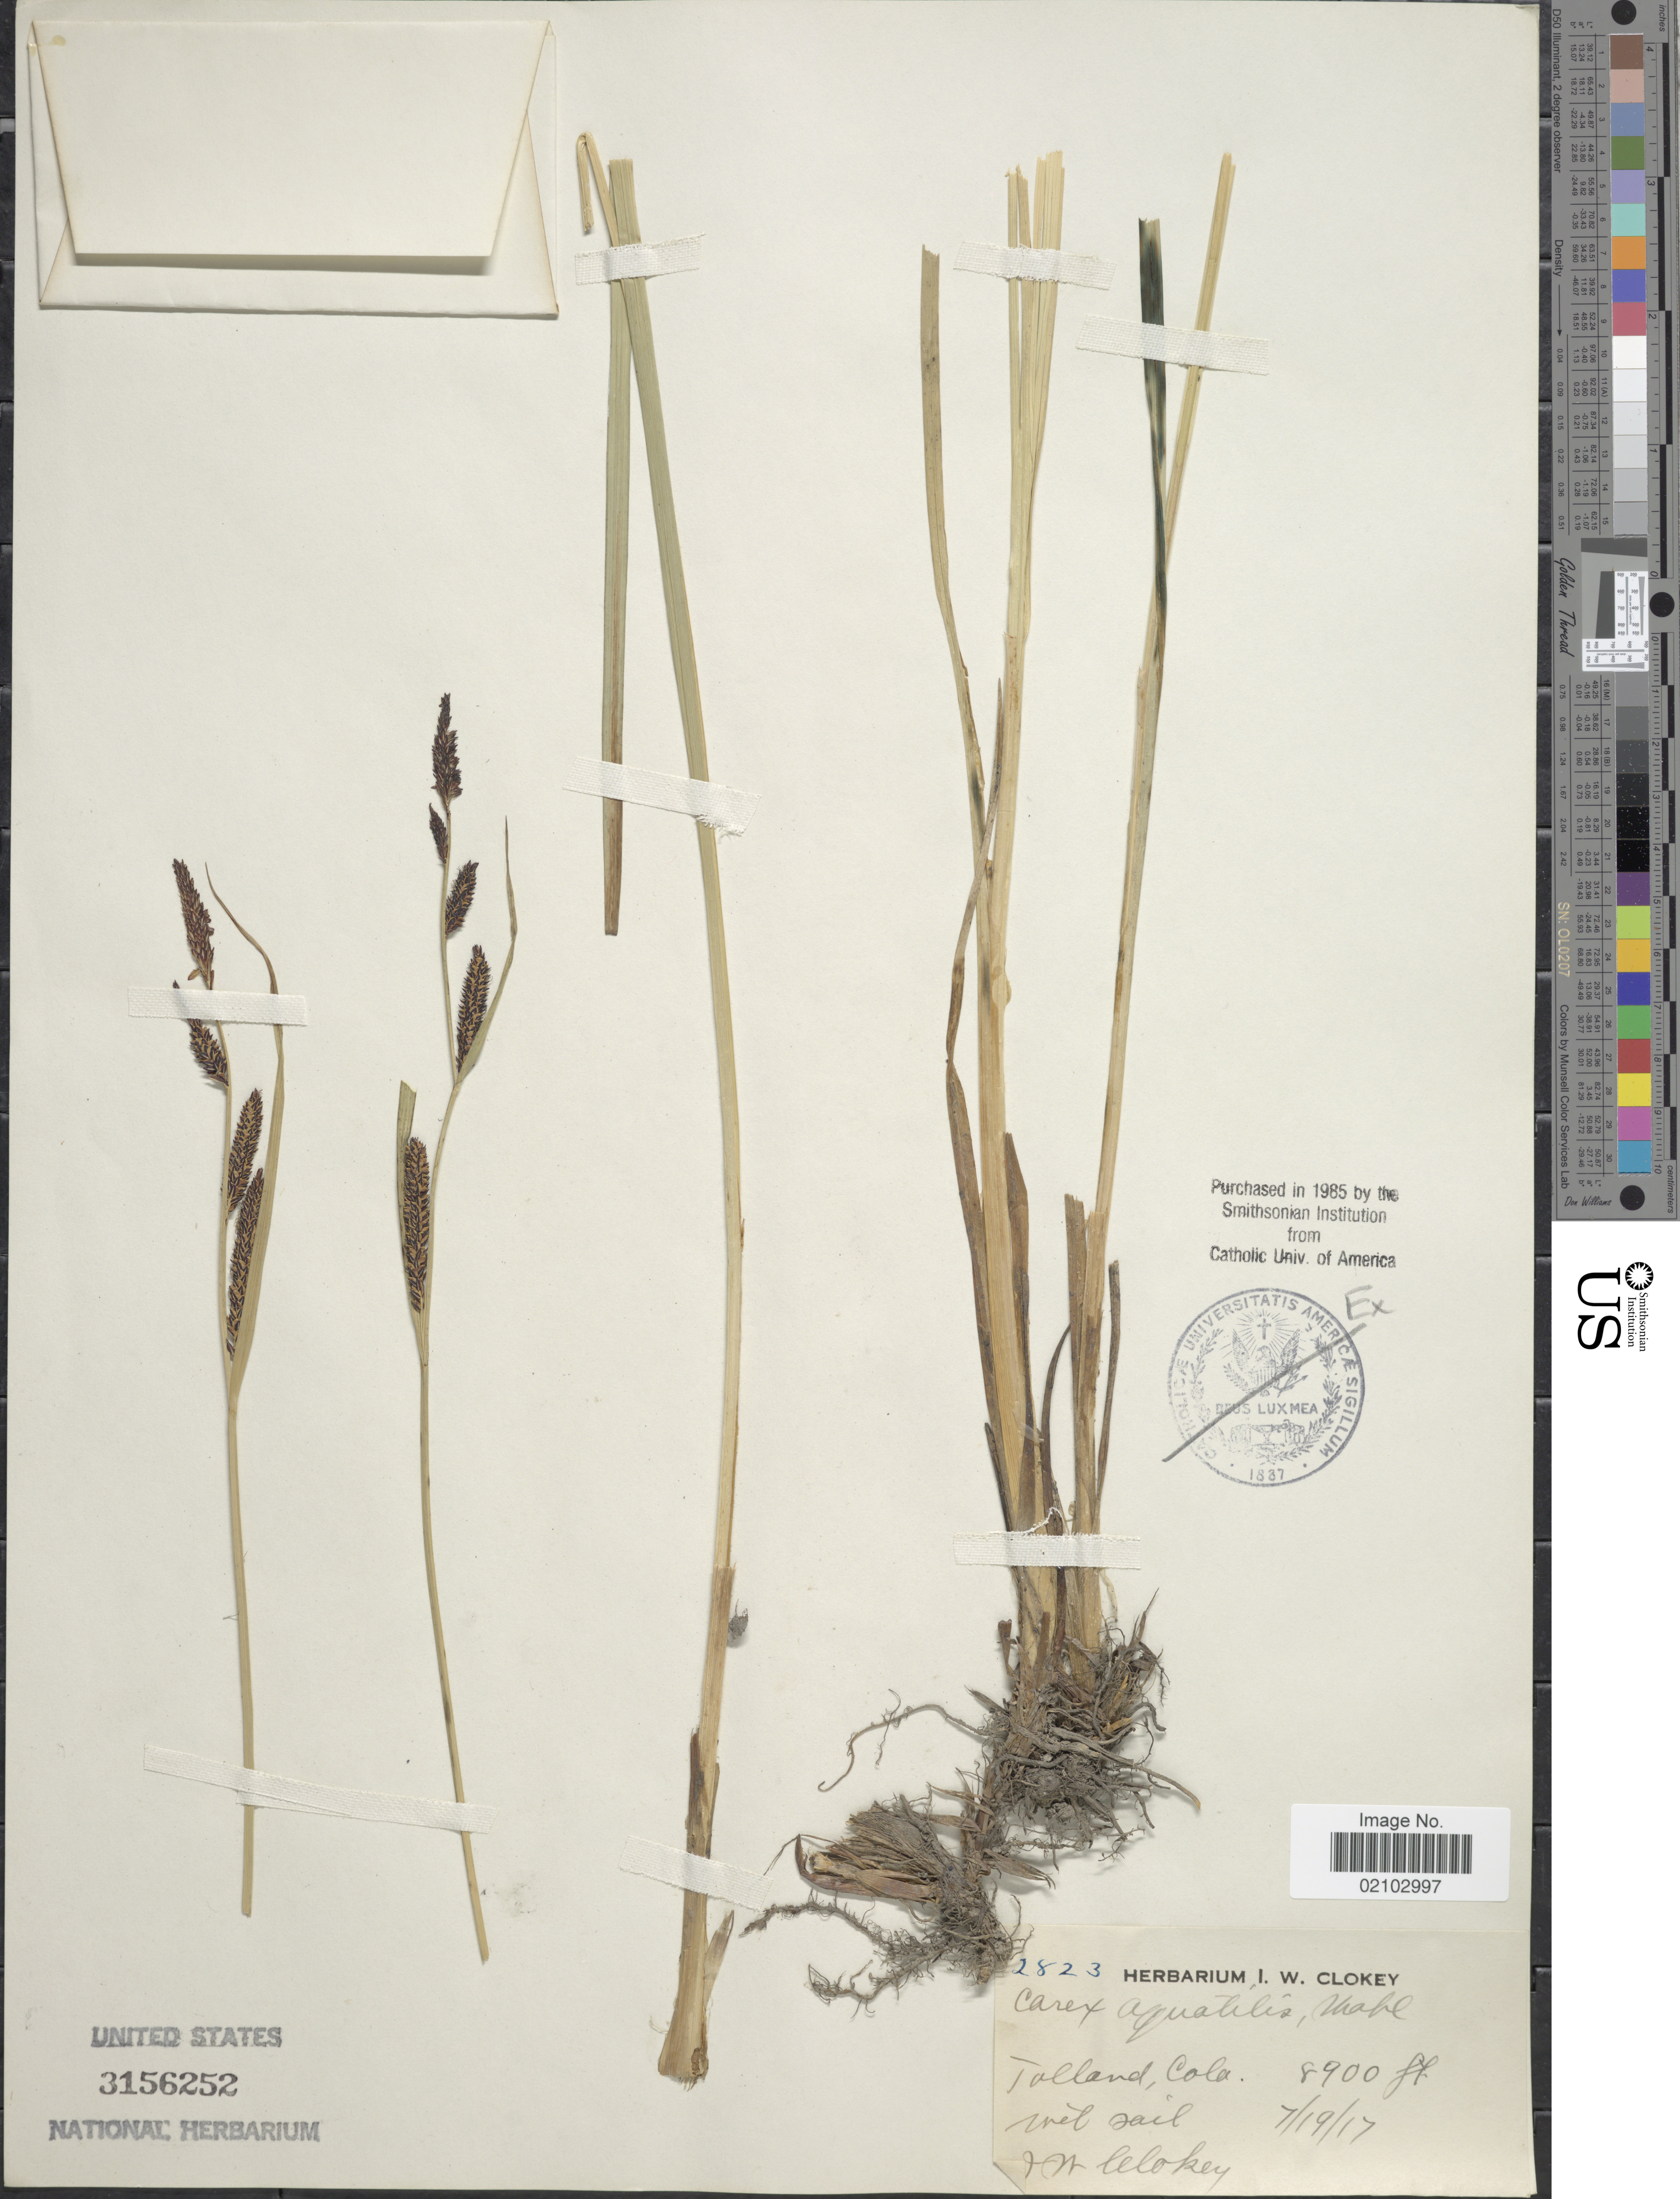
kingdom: Plantae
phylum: Tracheophyta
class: Liliopsida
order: Poales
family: Cyperaceae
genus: Carex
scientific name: Carex aquatilis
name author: Wahlenb.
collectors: I. W. Clokey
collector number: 2823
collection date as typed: Transcribed d/m/y: 19/7/17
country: United States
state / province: Colorado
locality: Tolland, wet soil.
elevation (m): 2713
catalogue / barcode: US 3156252